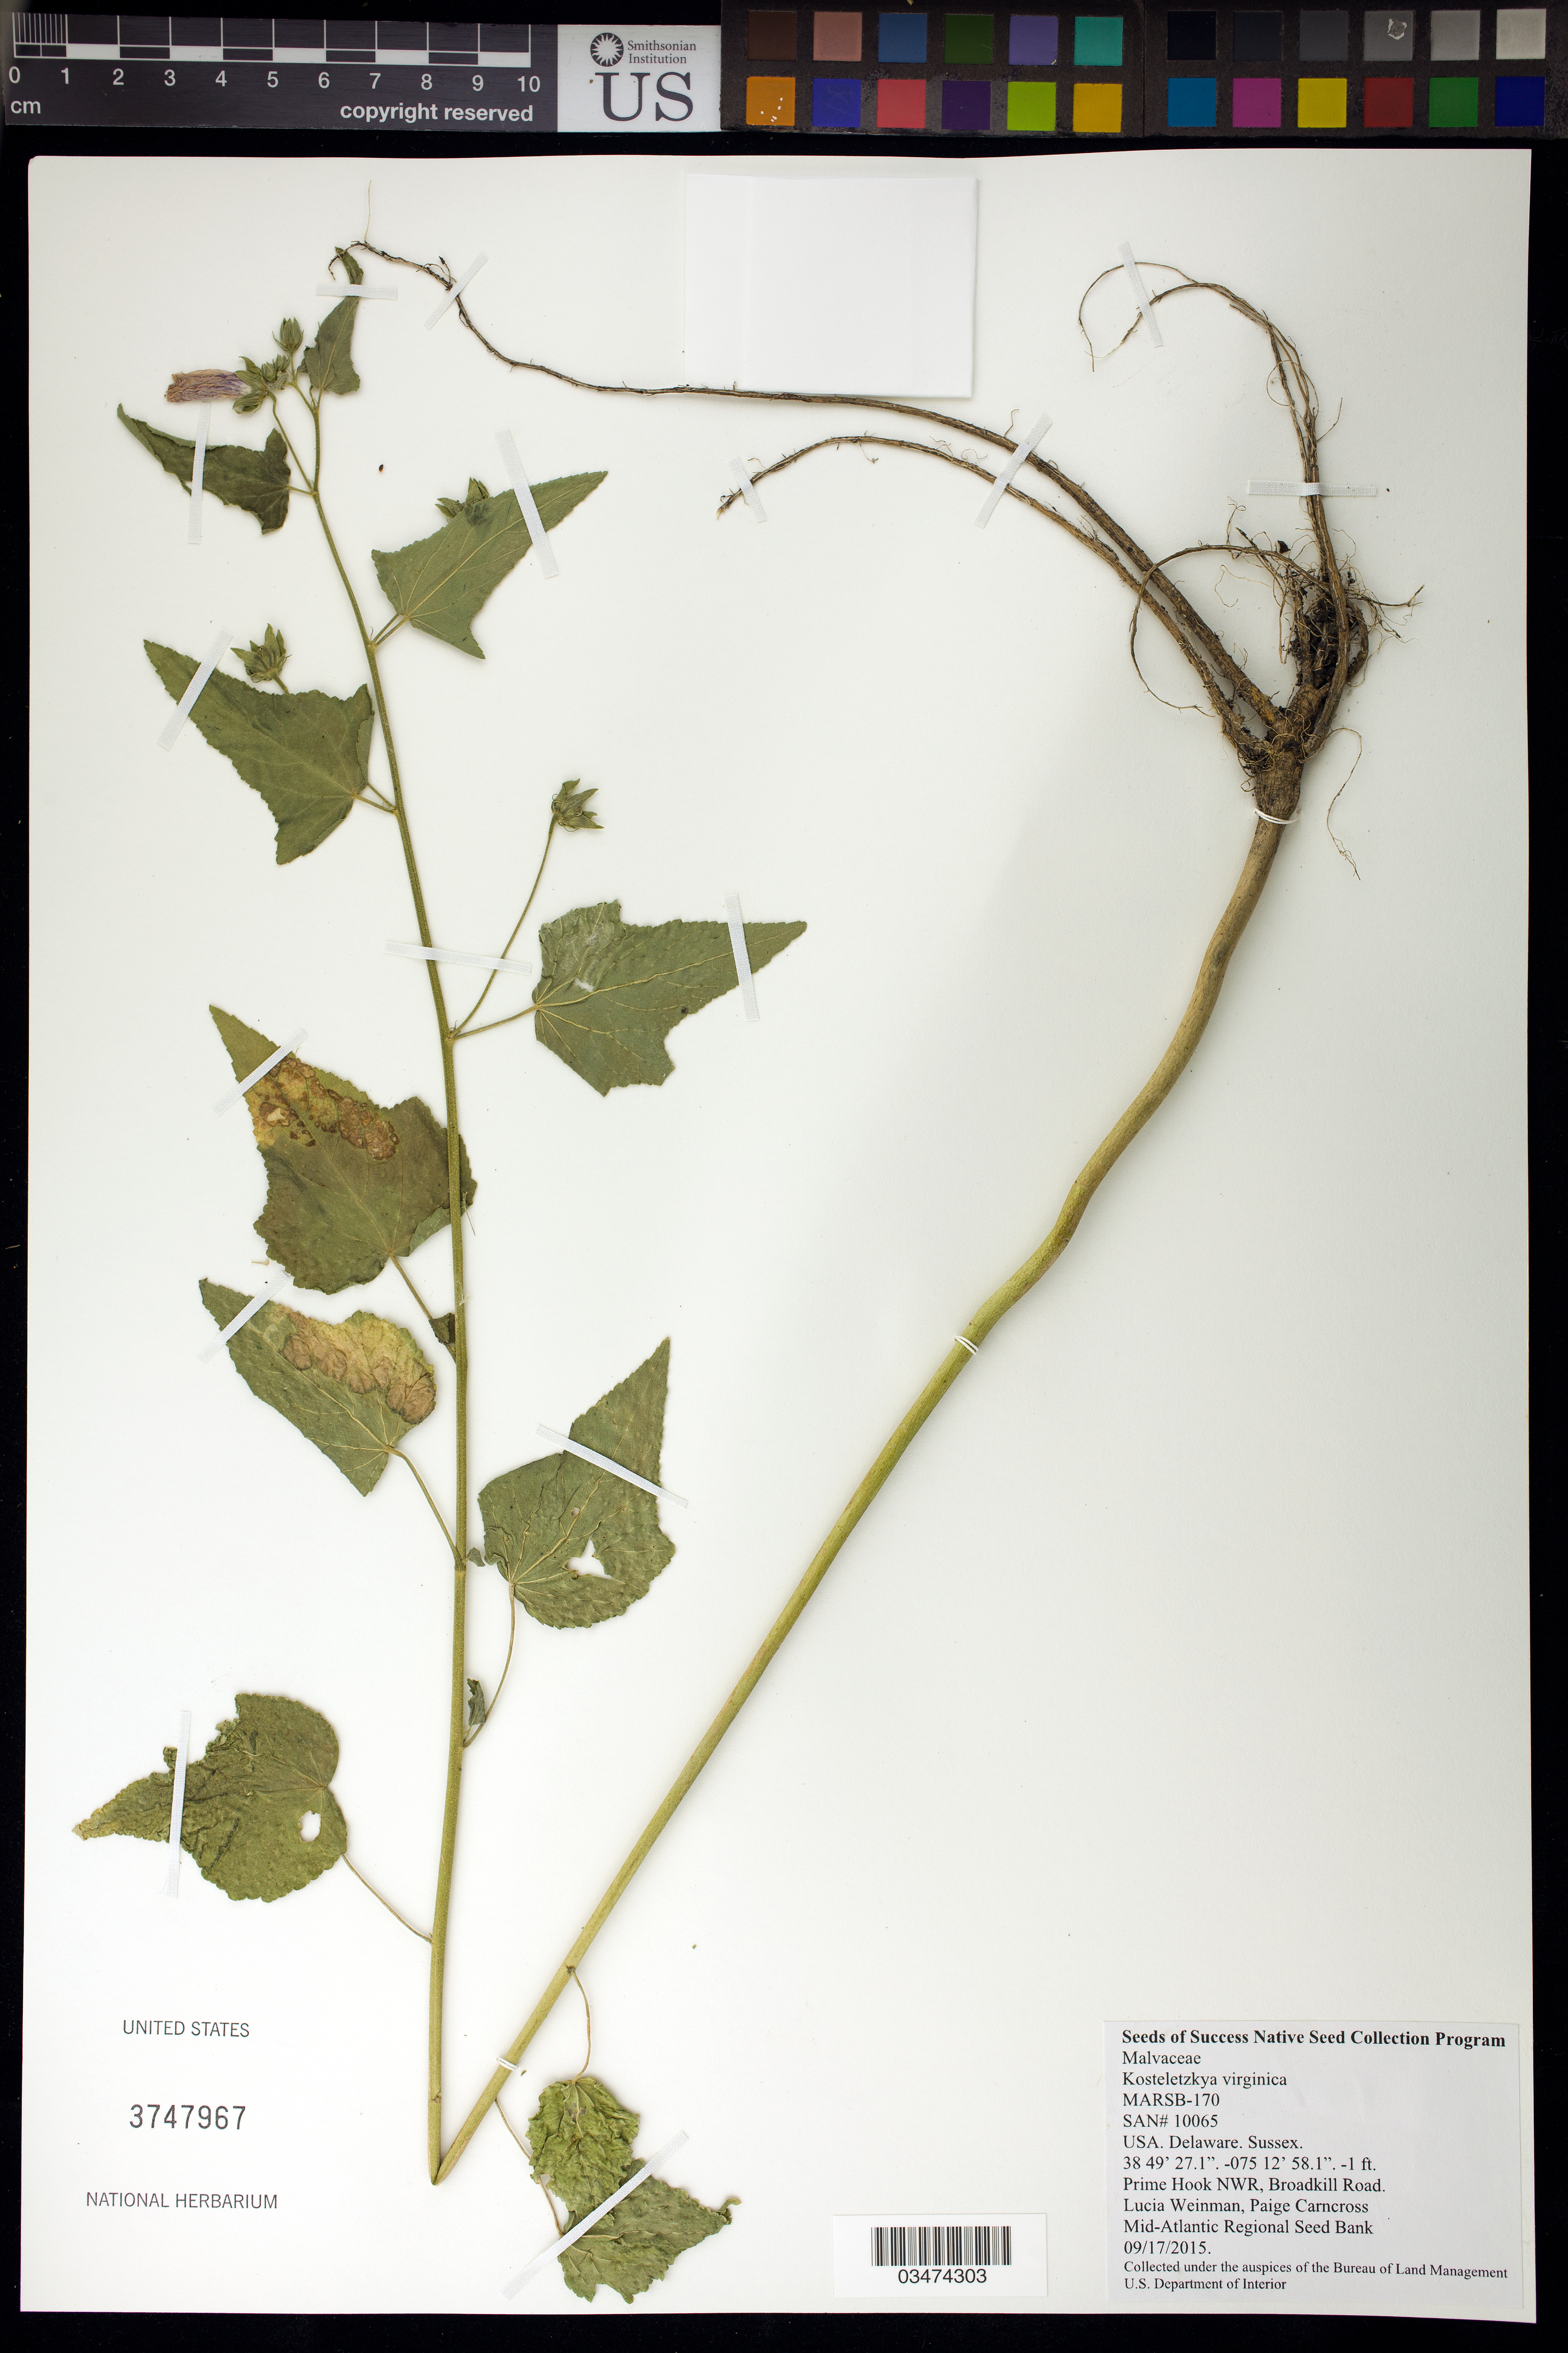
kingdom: Plantae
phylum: Tracheophyta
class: Magnoliopsida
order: Malvales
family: Malvaceae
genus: Kosteletzkya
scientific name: Kosteletzkya virginica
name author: (L.) C. Presl ex A. Gray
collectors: L. Weinman & P. Carncross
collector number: MARSB-170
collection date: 2015-09-17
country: United States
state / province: Delaware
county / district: Sussex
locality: Prime Hook NWR, Broadkill Road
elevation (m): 0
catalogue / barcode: US 3747967